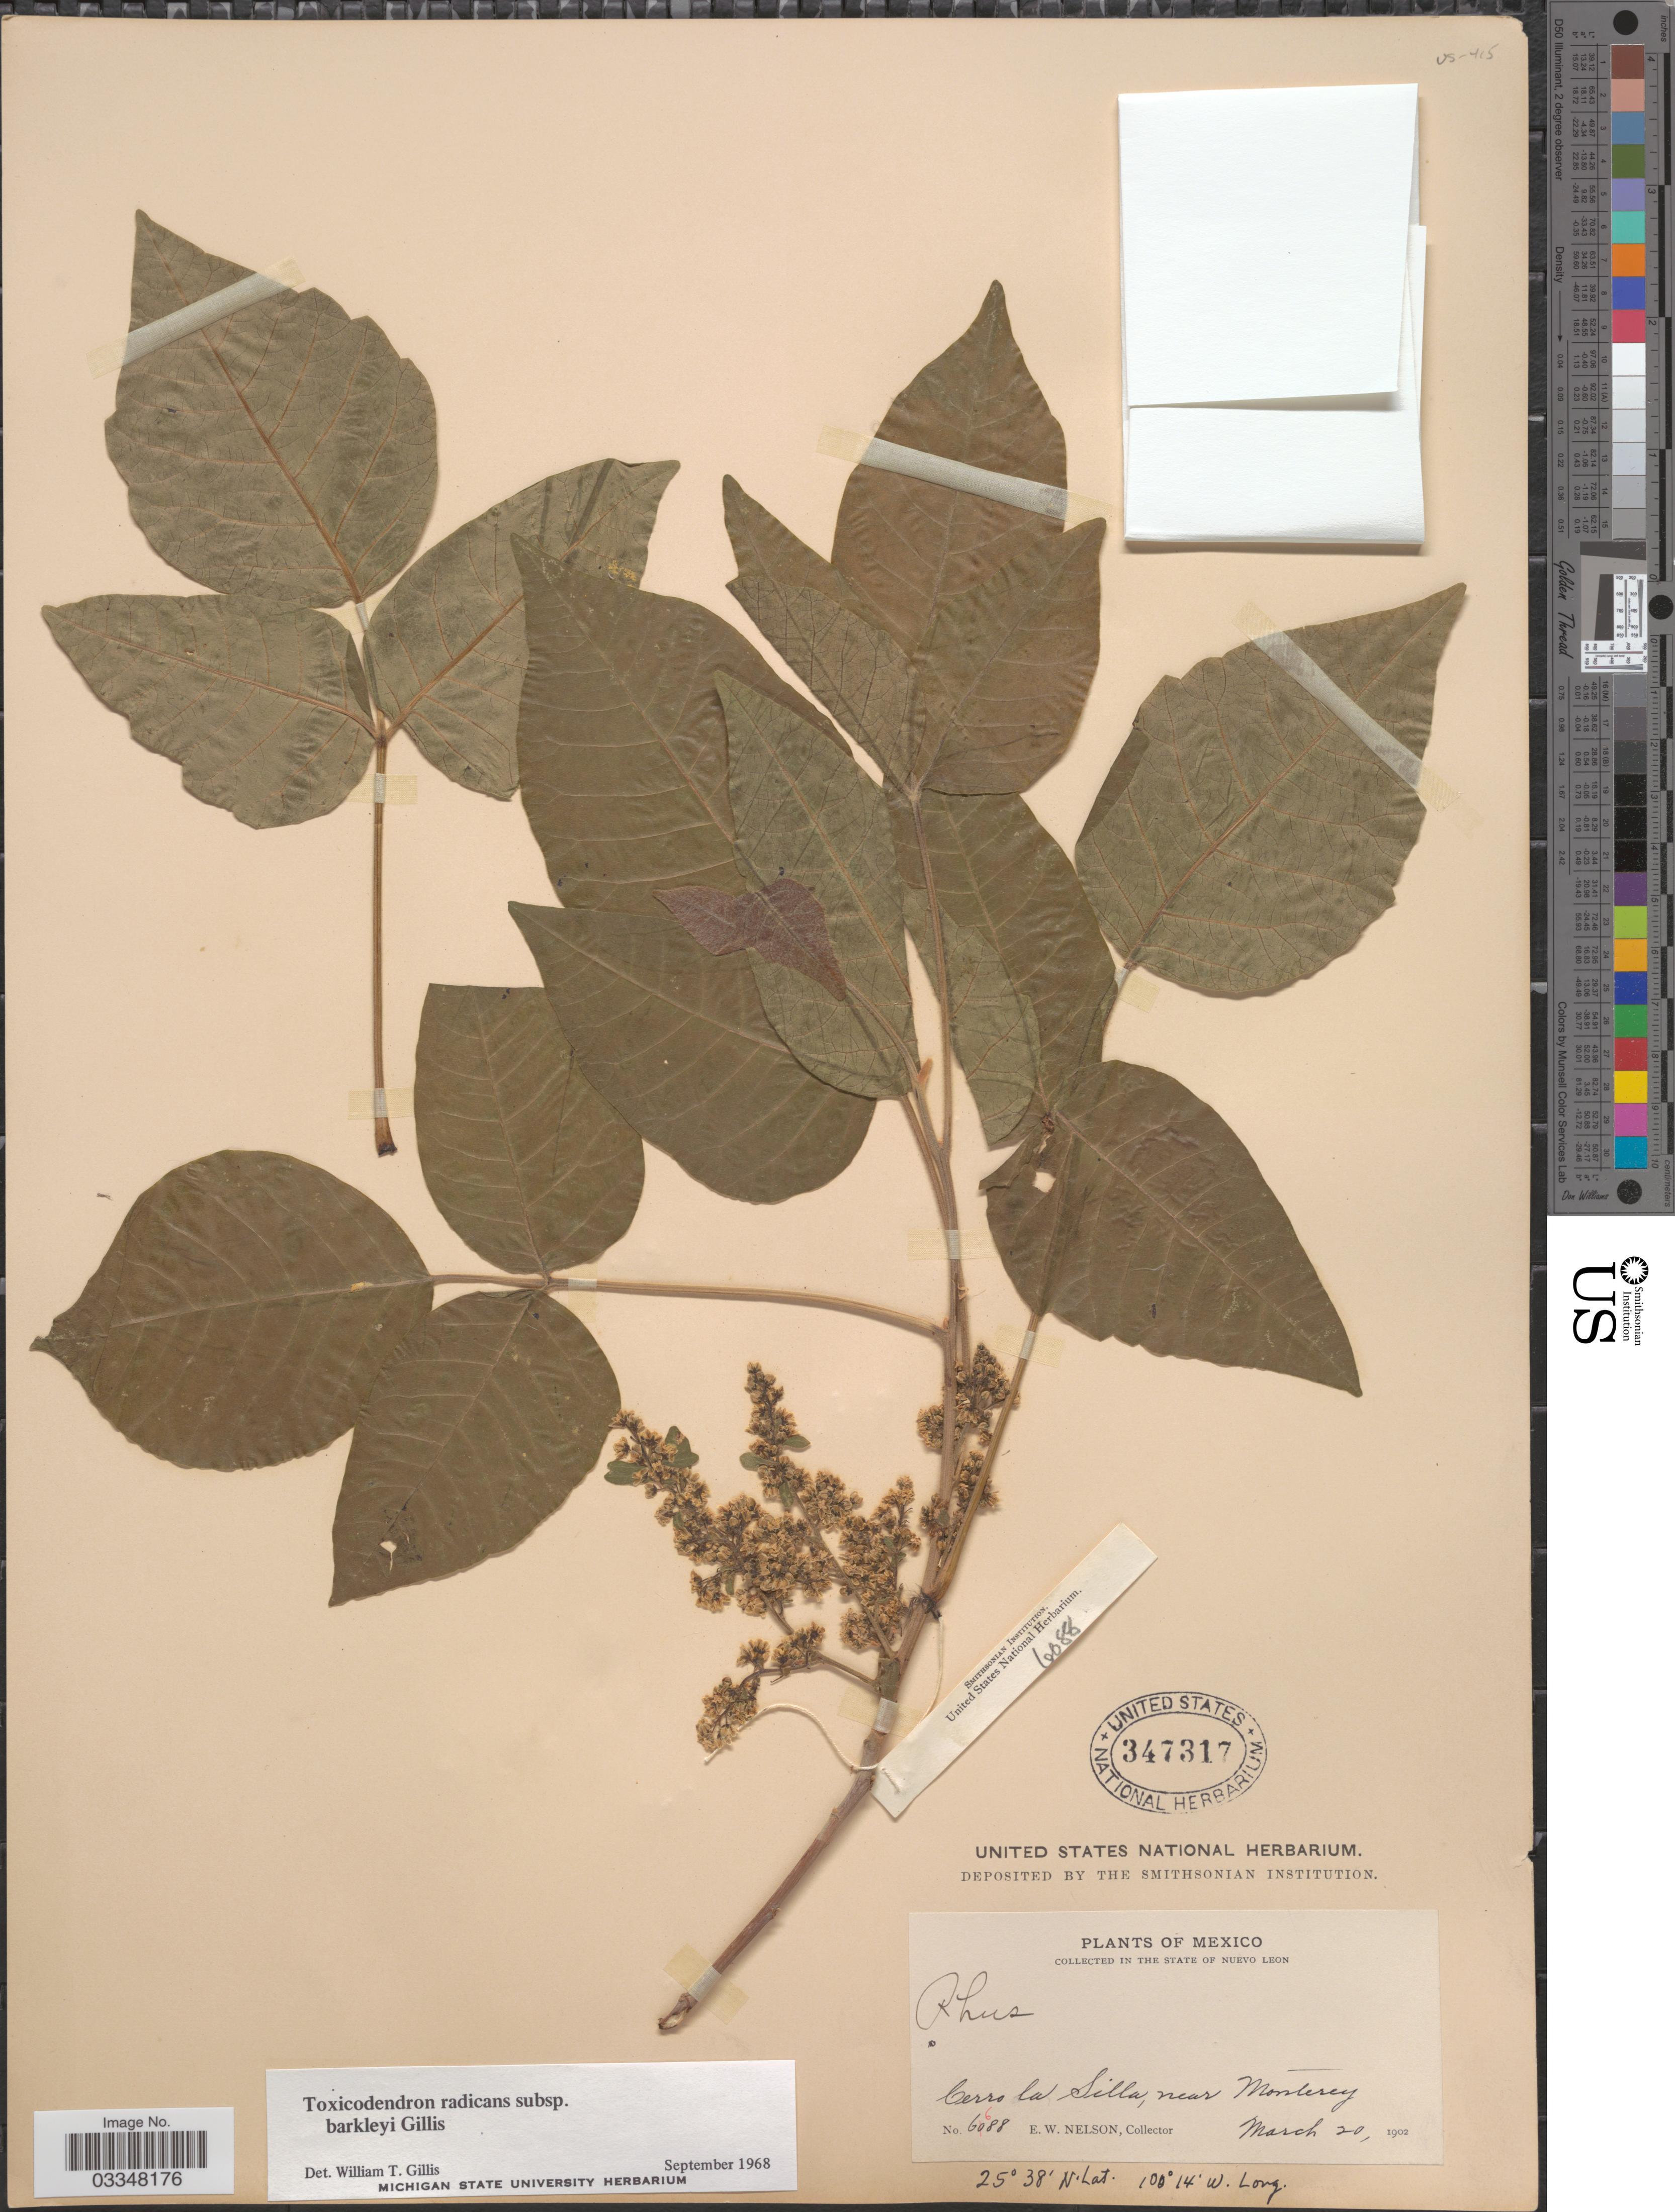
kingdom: Plantae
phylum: Tracheophyta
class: Magnoliopsida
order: Sapindales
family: Anacardiaceae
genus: Toxicodendron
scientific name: Toxicodendron radicans subsp. barkleyi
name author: Gillis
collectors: E. W. Nelson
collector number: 6688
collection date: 1902-03-20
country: Mexico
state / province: Nuevo León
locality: Cerro la Silla, near Monterey.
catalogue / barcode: US 347317